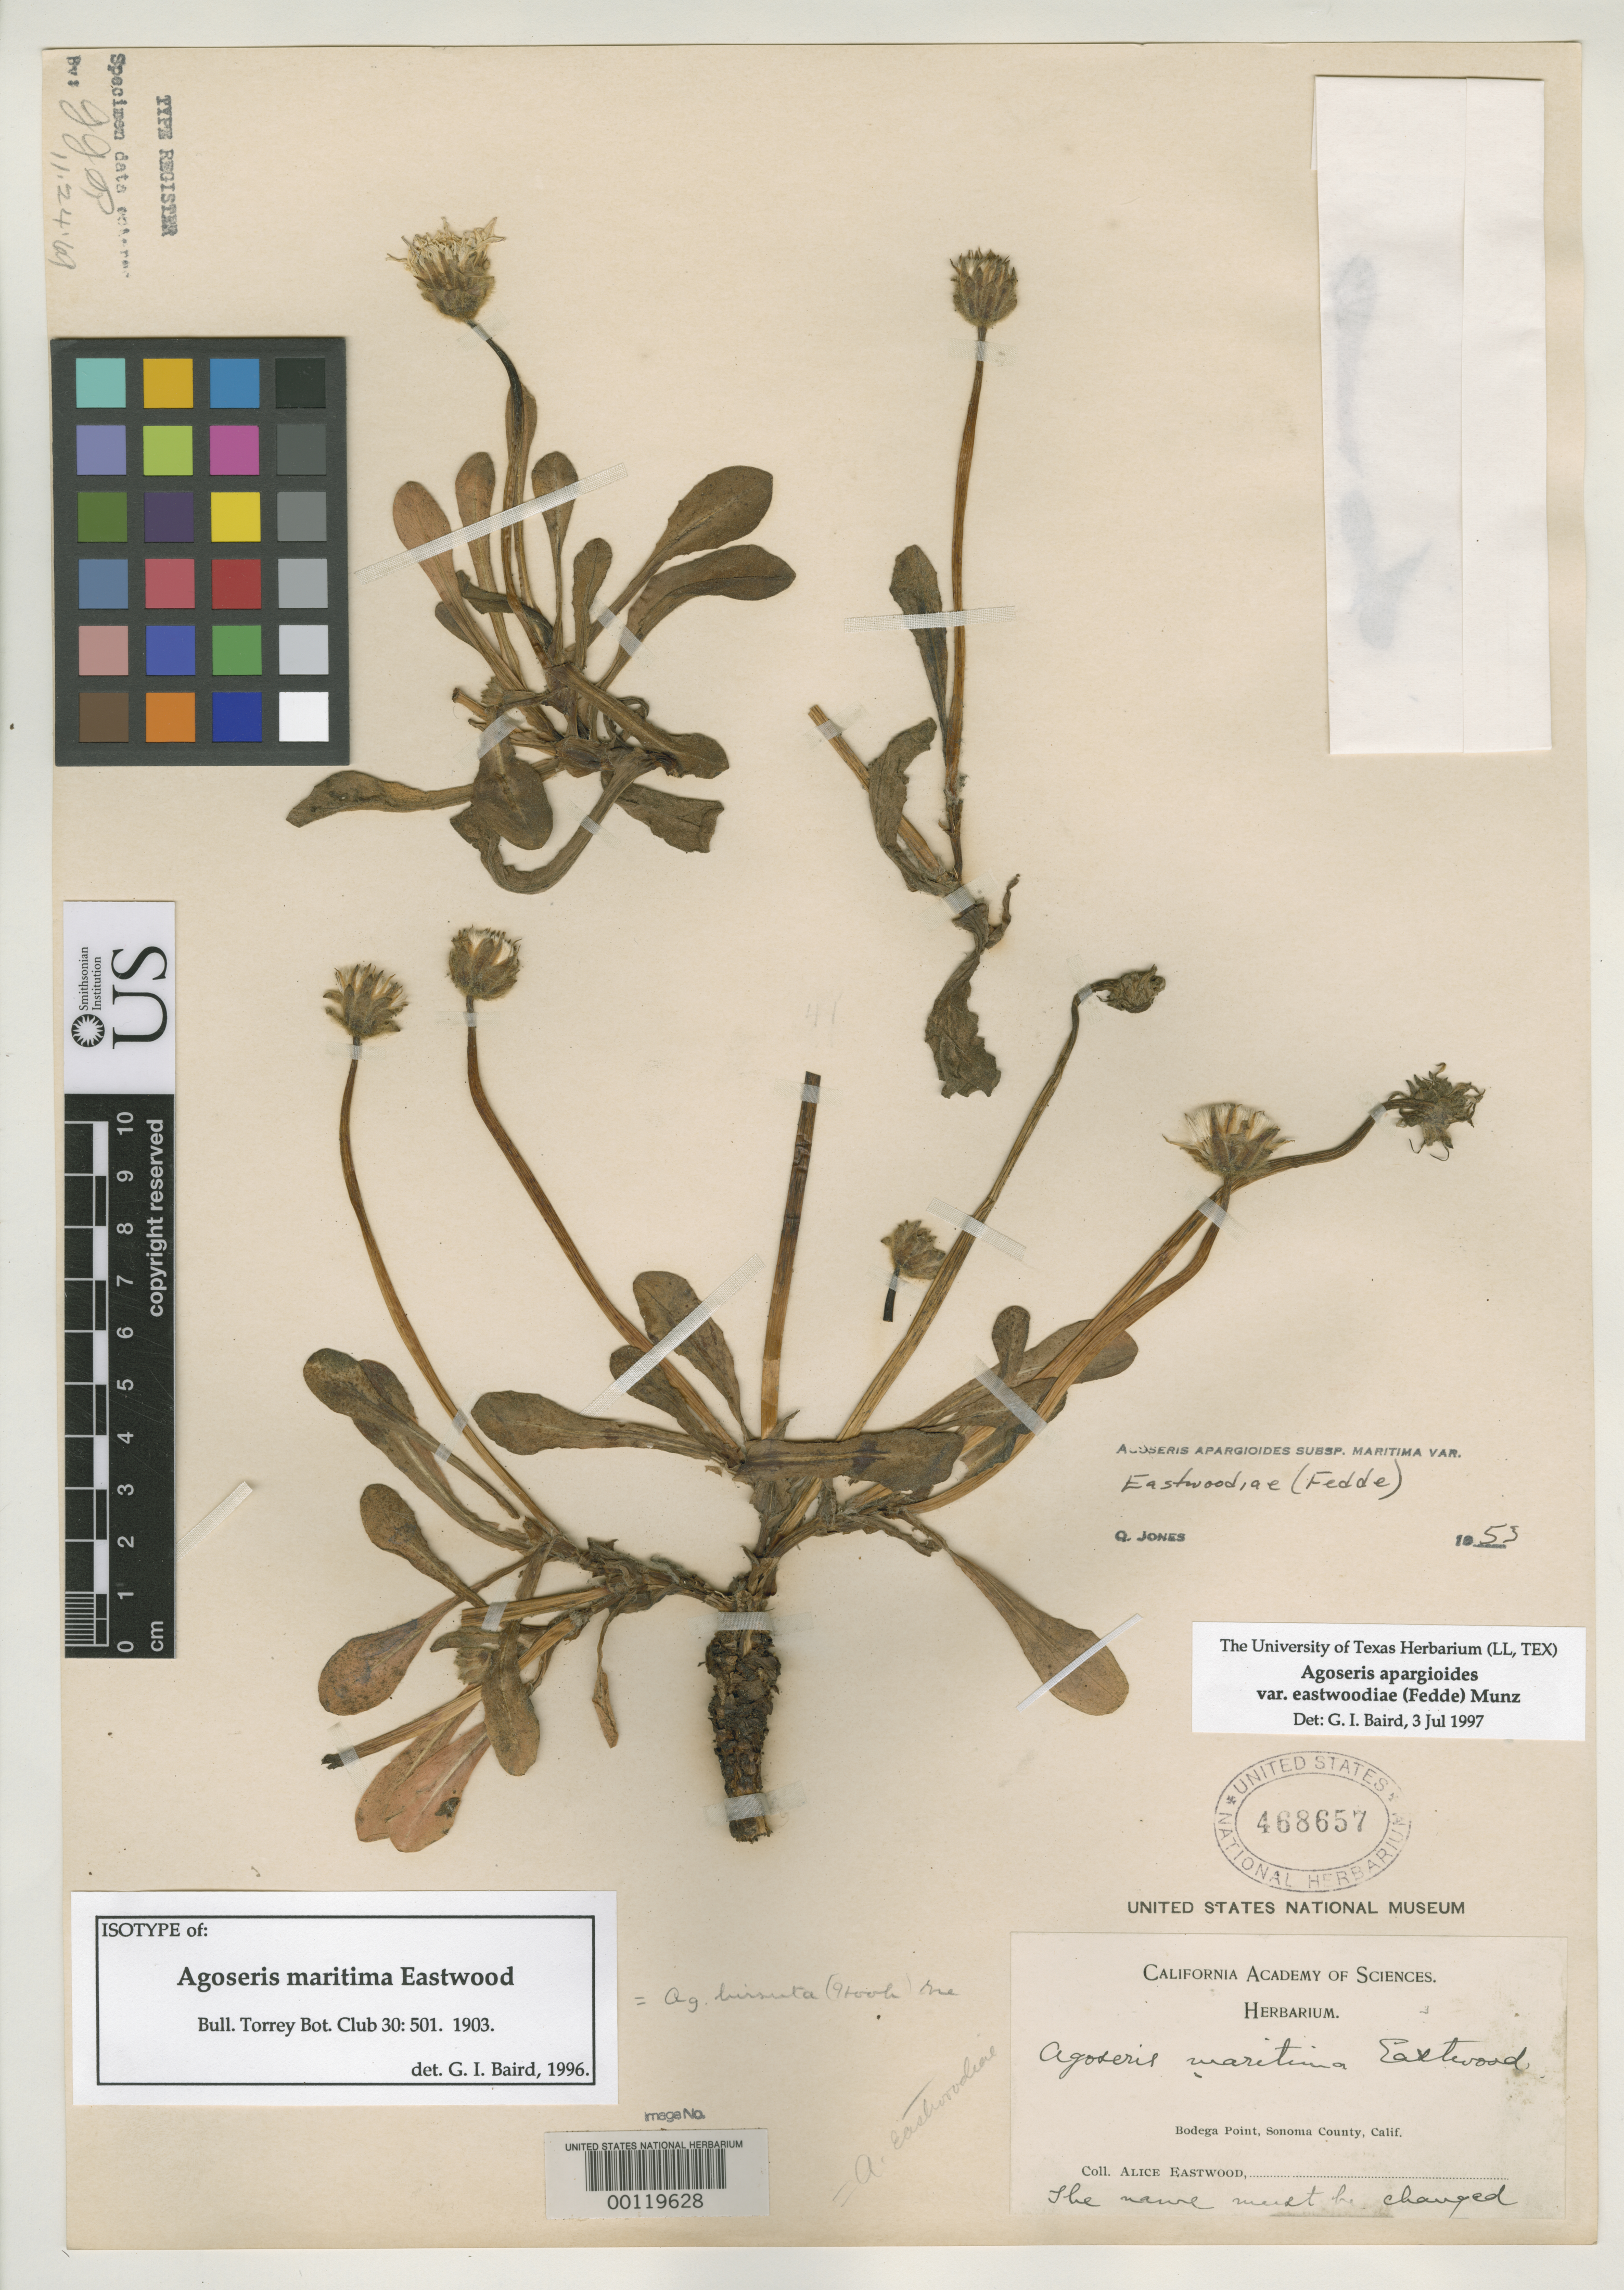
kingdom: Plantae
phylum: Tracheophyta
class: Magnoliopsida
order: Asterales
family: Asteraceae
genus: Agoseris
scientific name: Agoseris maritima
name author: Eastw.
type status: Isotype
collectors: A. Eastwood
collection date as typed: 1902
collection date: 1902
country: United States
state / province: California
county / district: Sonoma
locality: Bodega Point.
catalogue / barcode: US 468657